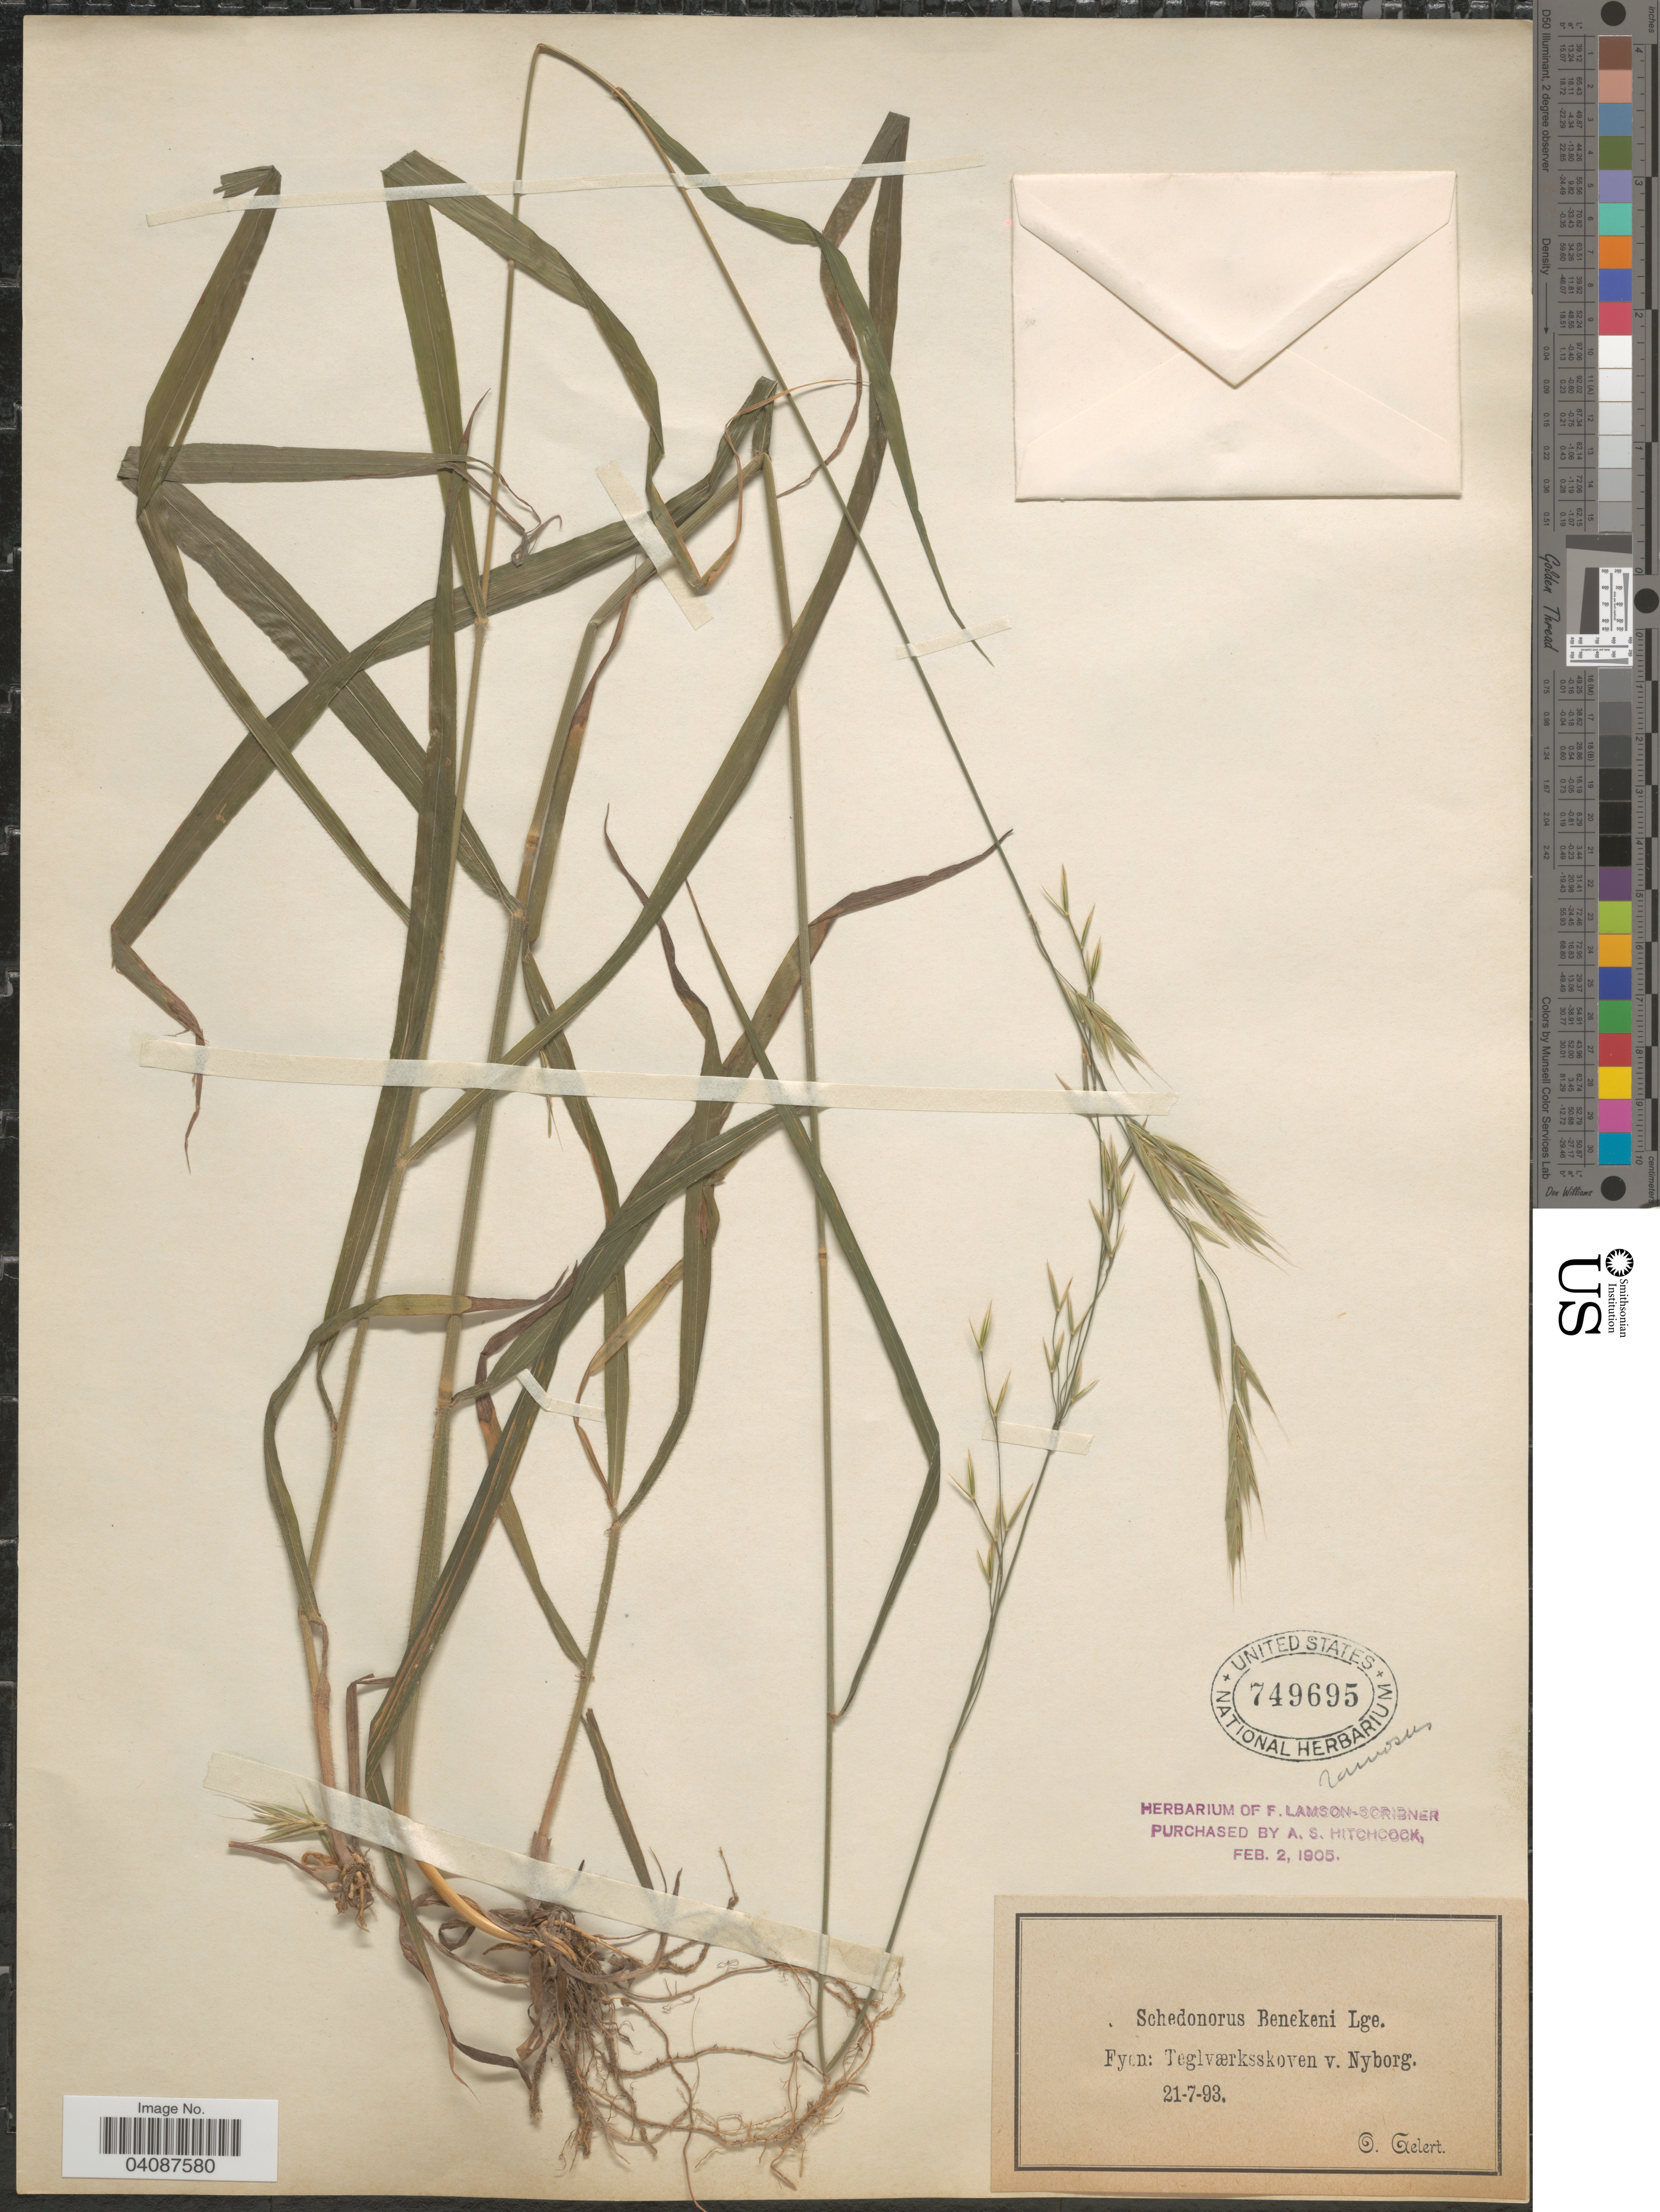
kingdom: Plantae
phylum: Tracheophyta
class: Liliopsida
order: Poales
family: Poaceae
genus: Bromus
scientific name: Bromus benekenii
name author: (Lange) Trimen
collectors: O. Gelert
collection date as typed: Transcribed d/m/y: 21/7/93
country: Denmark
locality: Fyon: Teglværksskoven v. Nyborg.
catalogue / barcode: US 749695